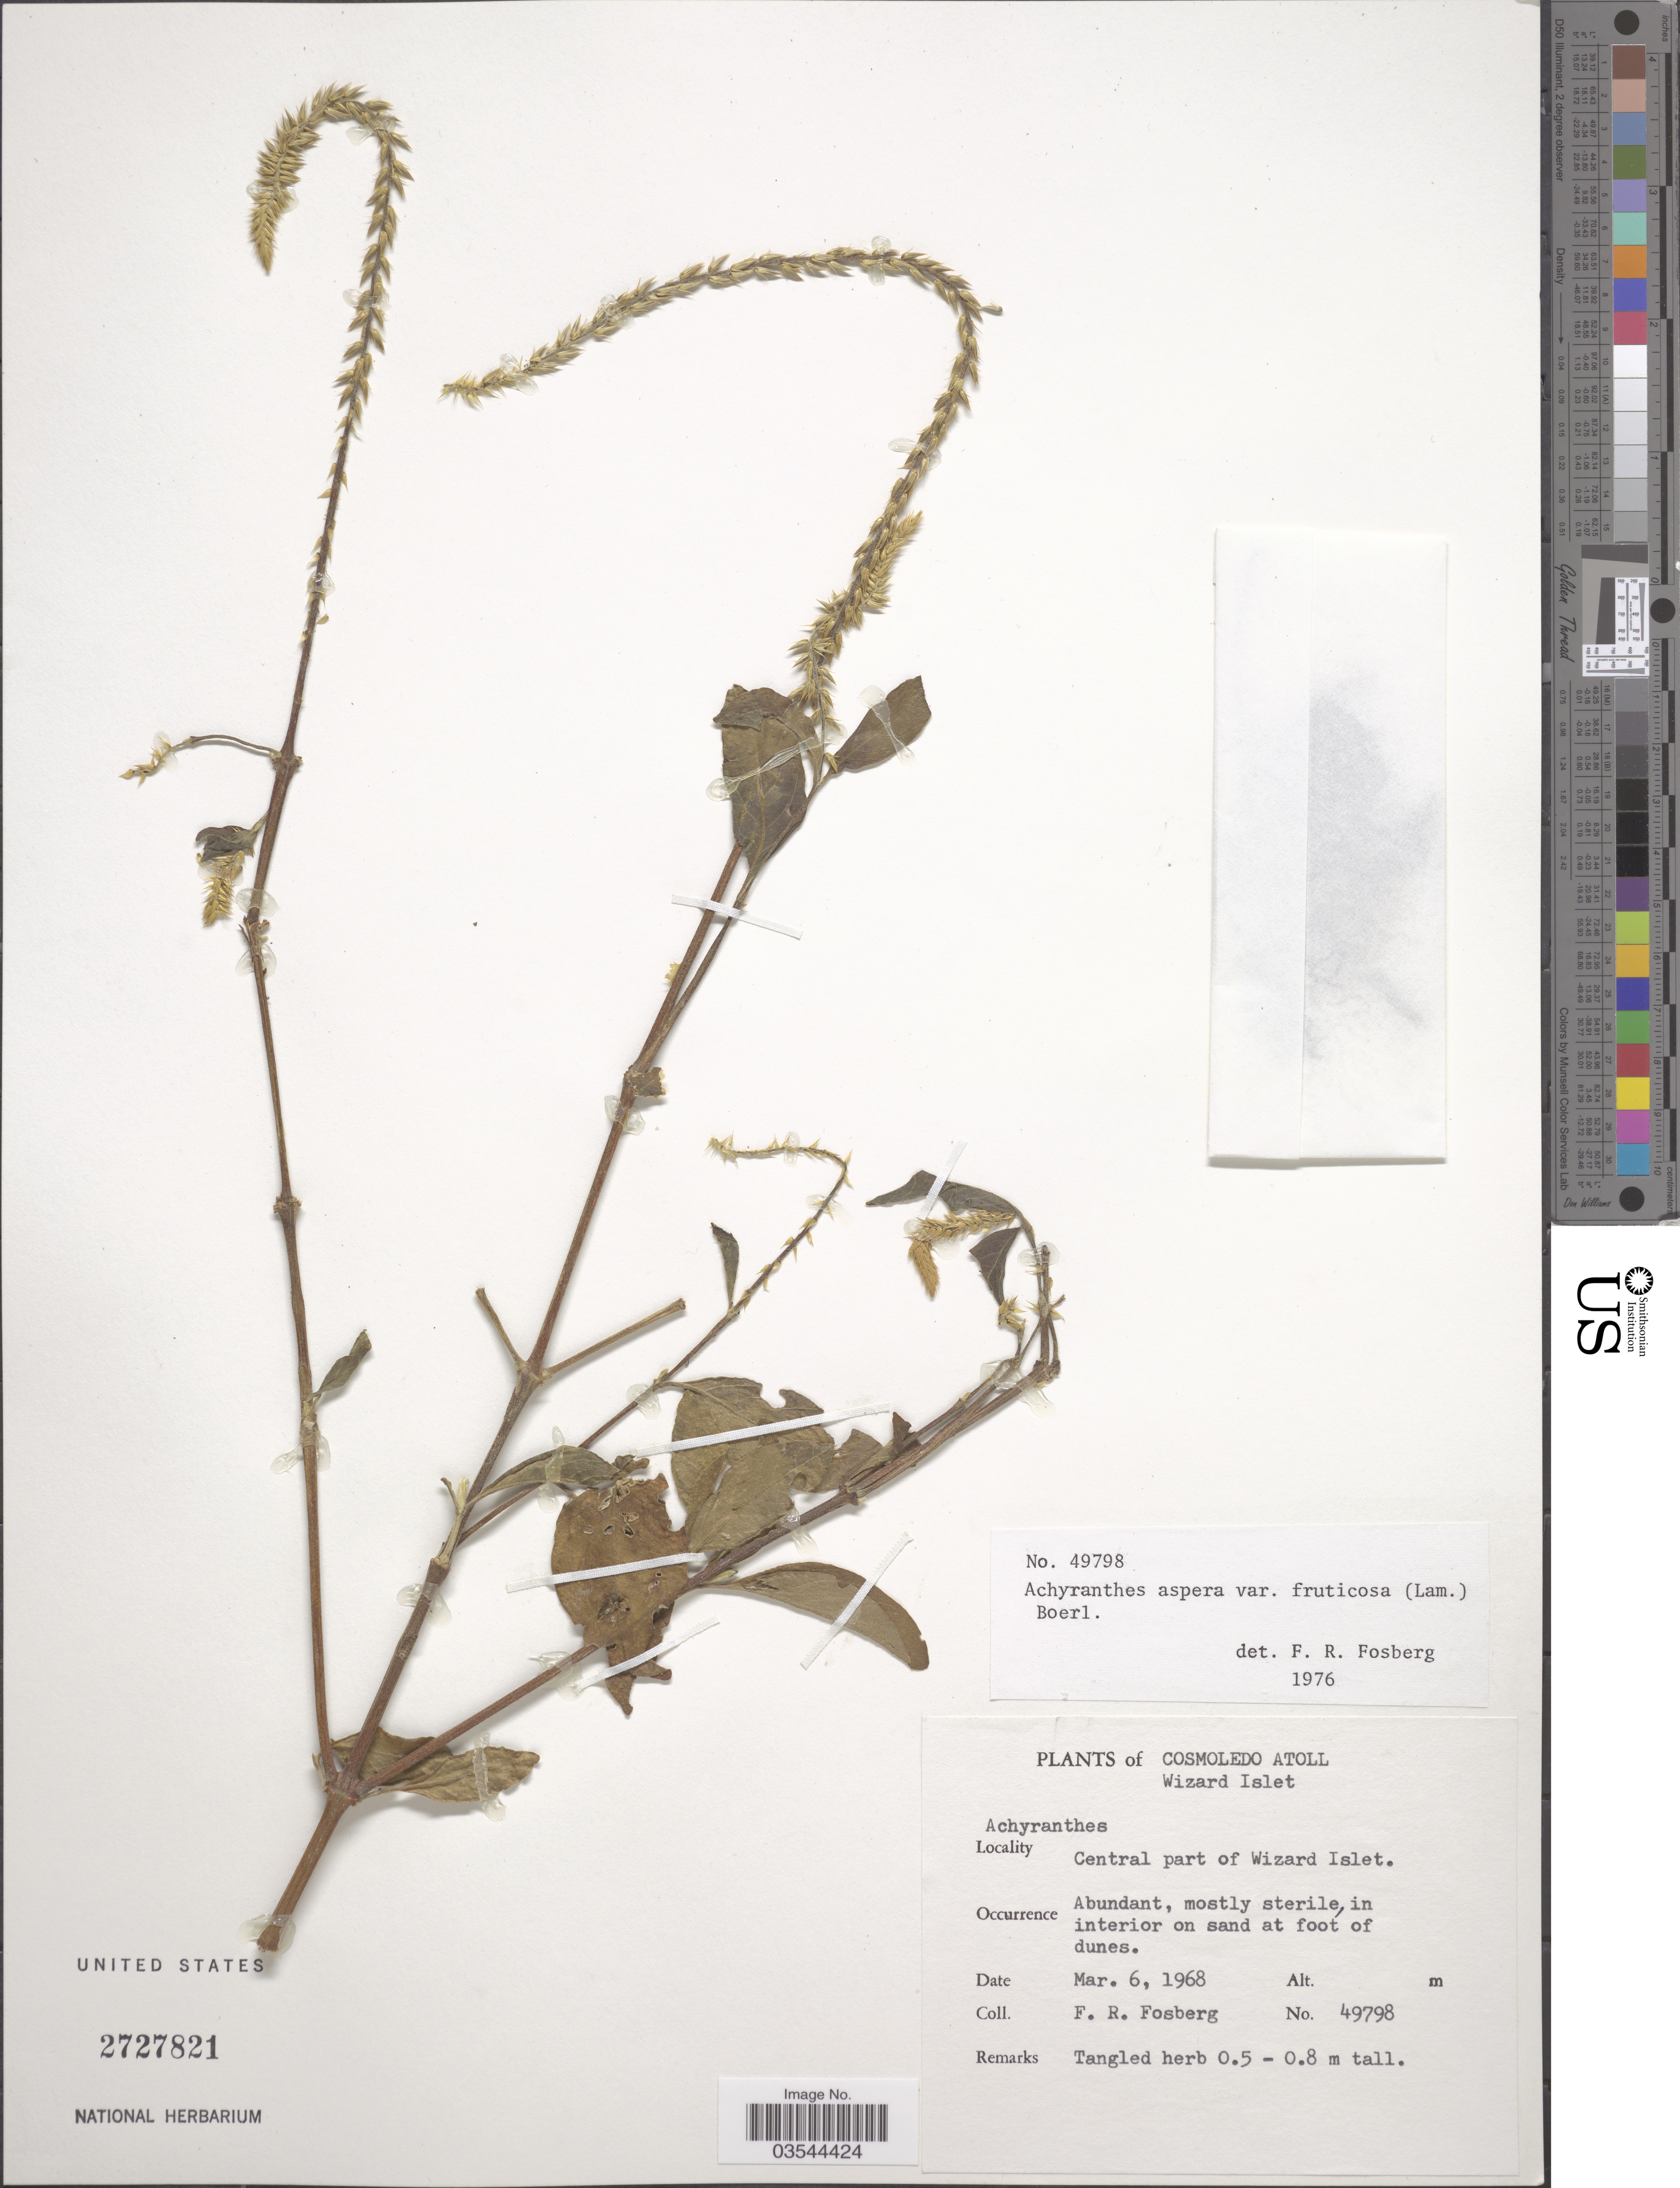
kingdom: Plantae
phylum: Tracheophyta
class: Magnoliopsida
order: Caryophyllales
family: Amaranthaceae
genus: Achyranthes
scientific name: Achyranthes aspera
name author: L.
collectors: F. R. Fosberg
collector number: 49798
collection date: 1968-03-06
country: Seychelles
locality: Cosmoledo Atoll. Wizard Islet. Central part of Wizard Islet.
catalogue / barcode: US 2727821